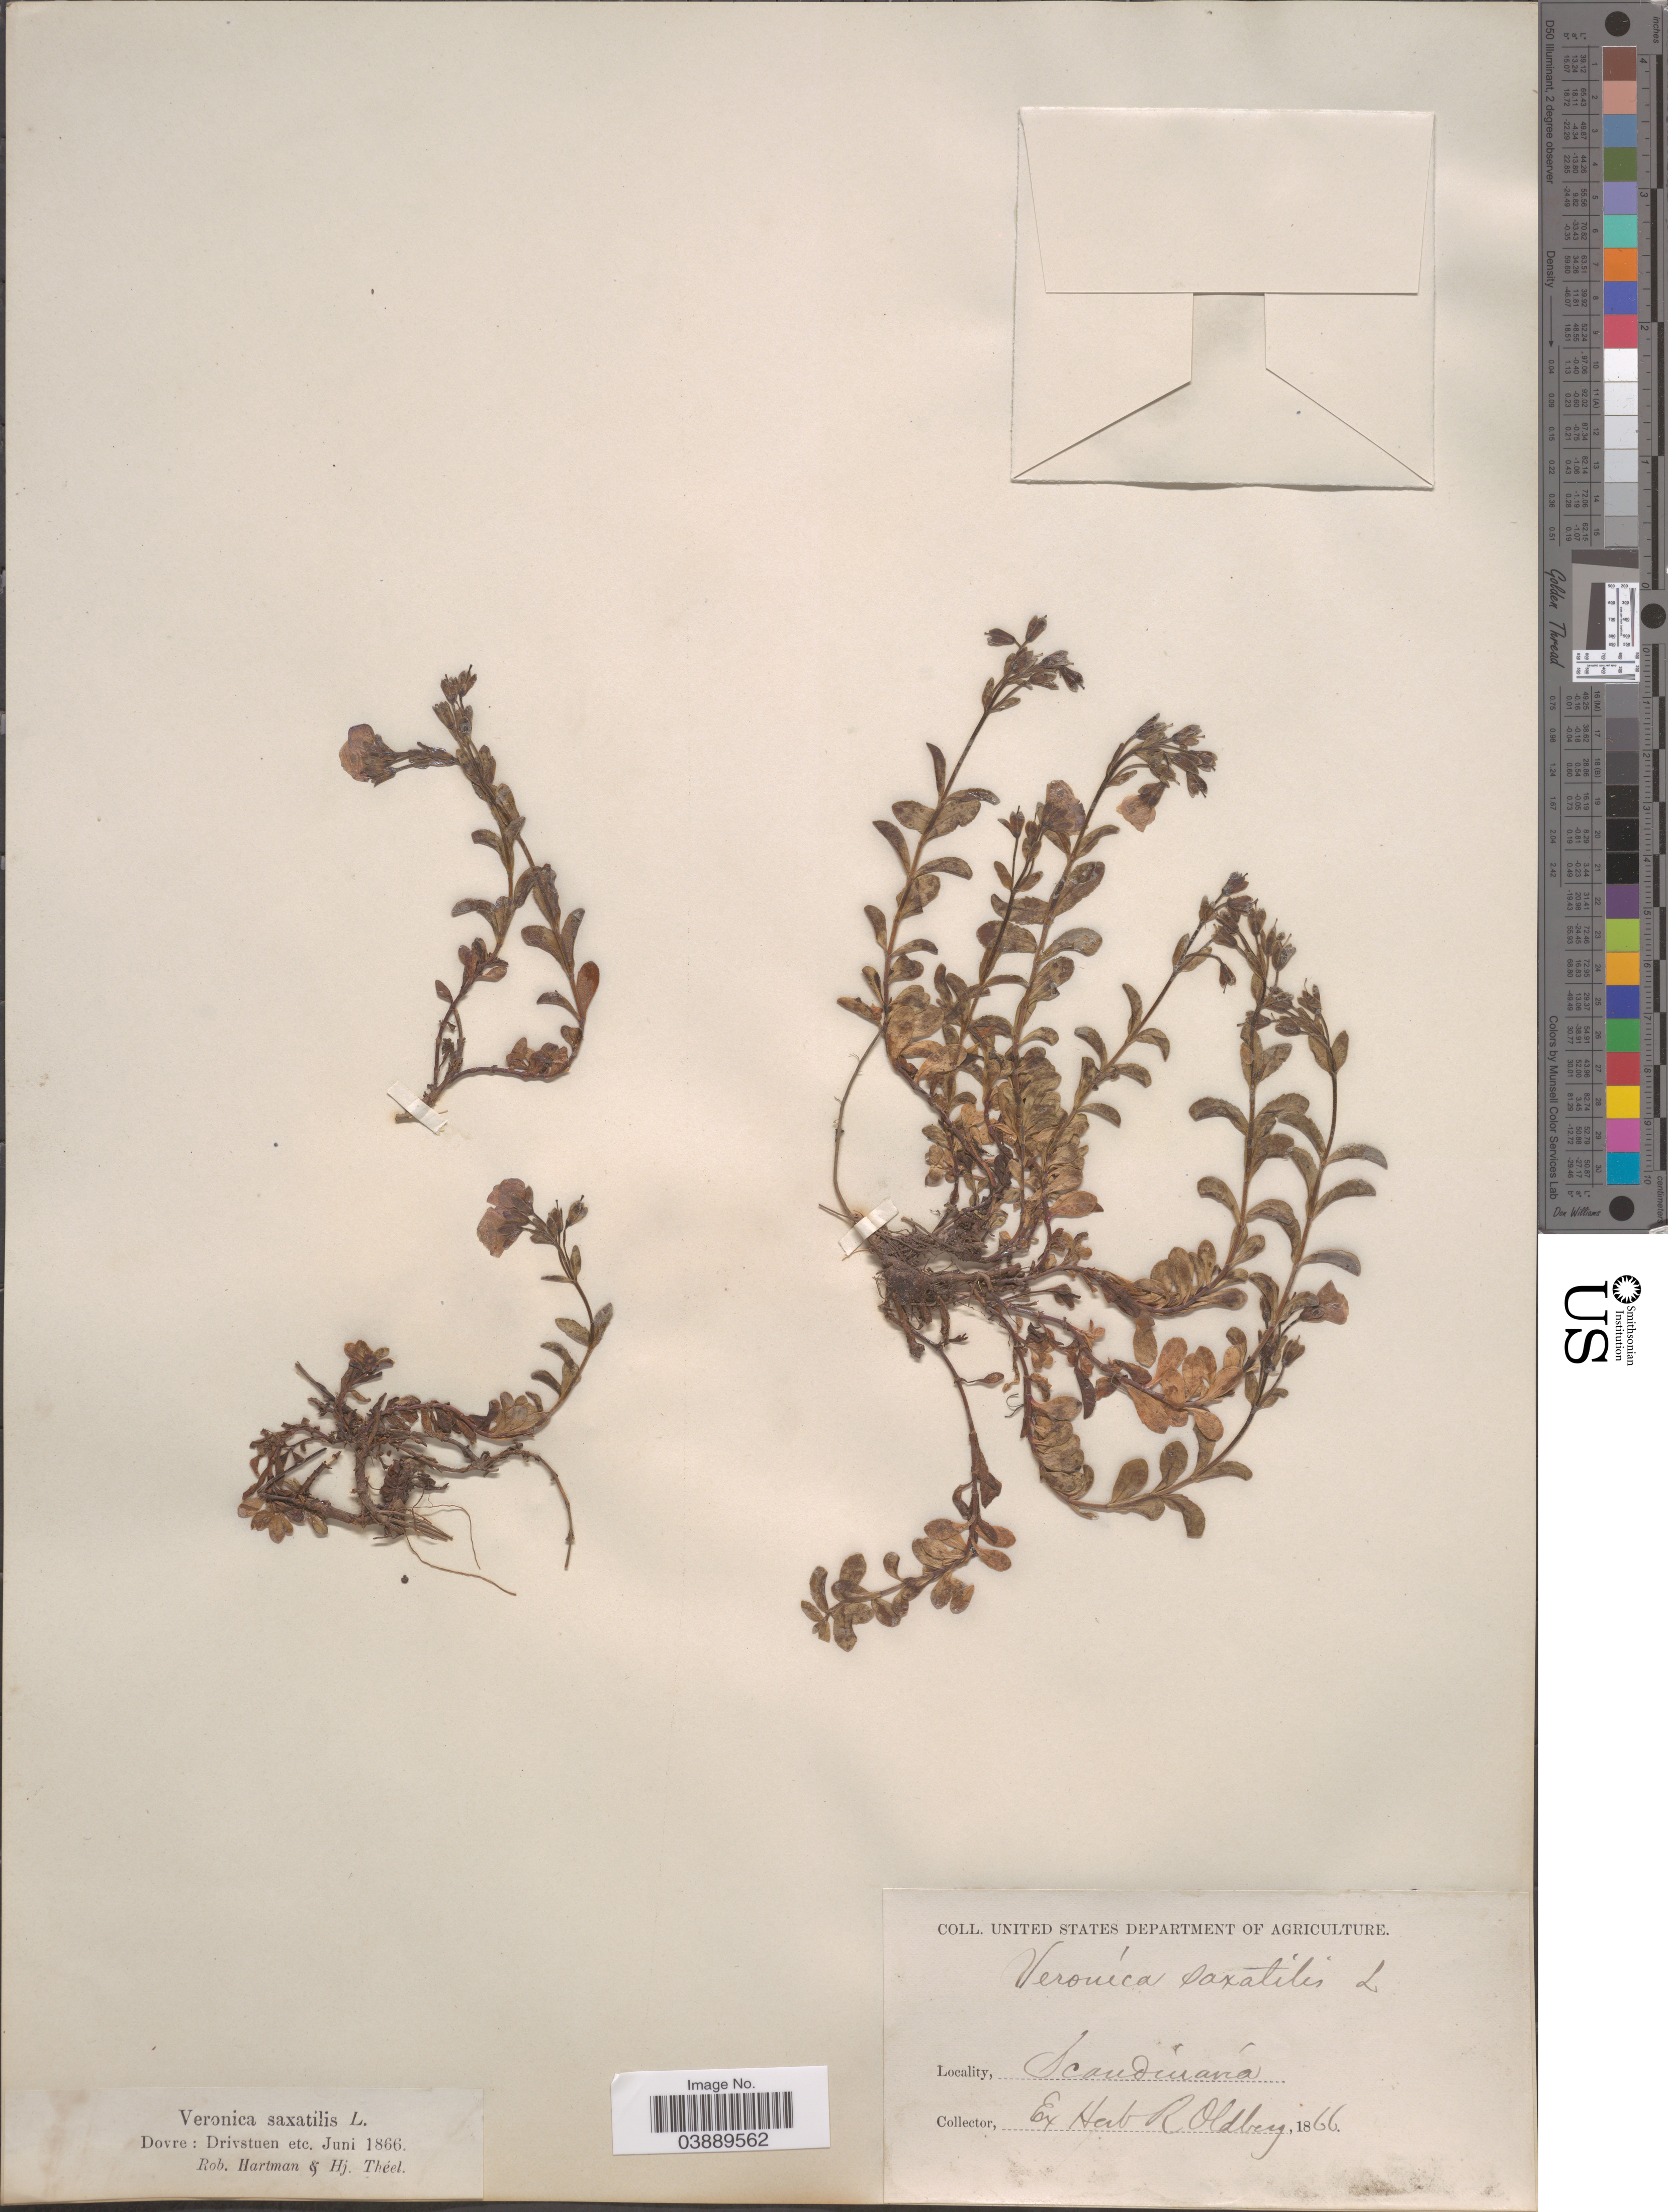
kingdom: Plantae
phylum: Tracheophyta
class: Magnoliopsida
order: Lamiales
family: Plantaginaceae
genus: Veronica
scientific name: Veronica saxatilis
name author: Scop.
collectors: ex herb. R. Oldberg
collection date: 1866-06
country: Norway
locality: Scandanvia. Dovre: Drivesteun.